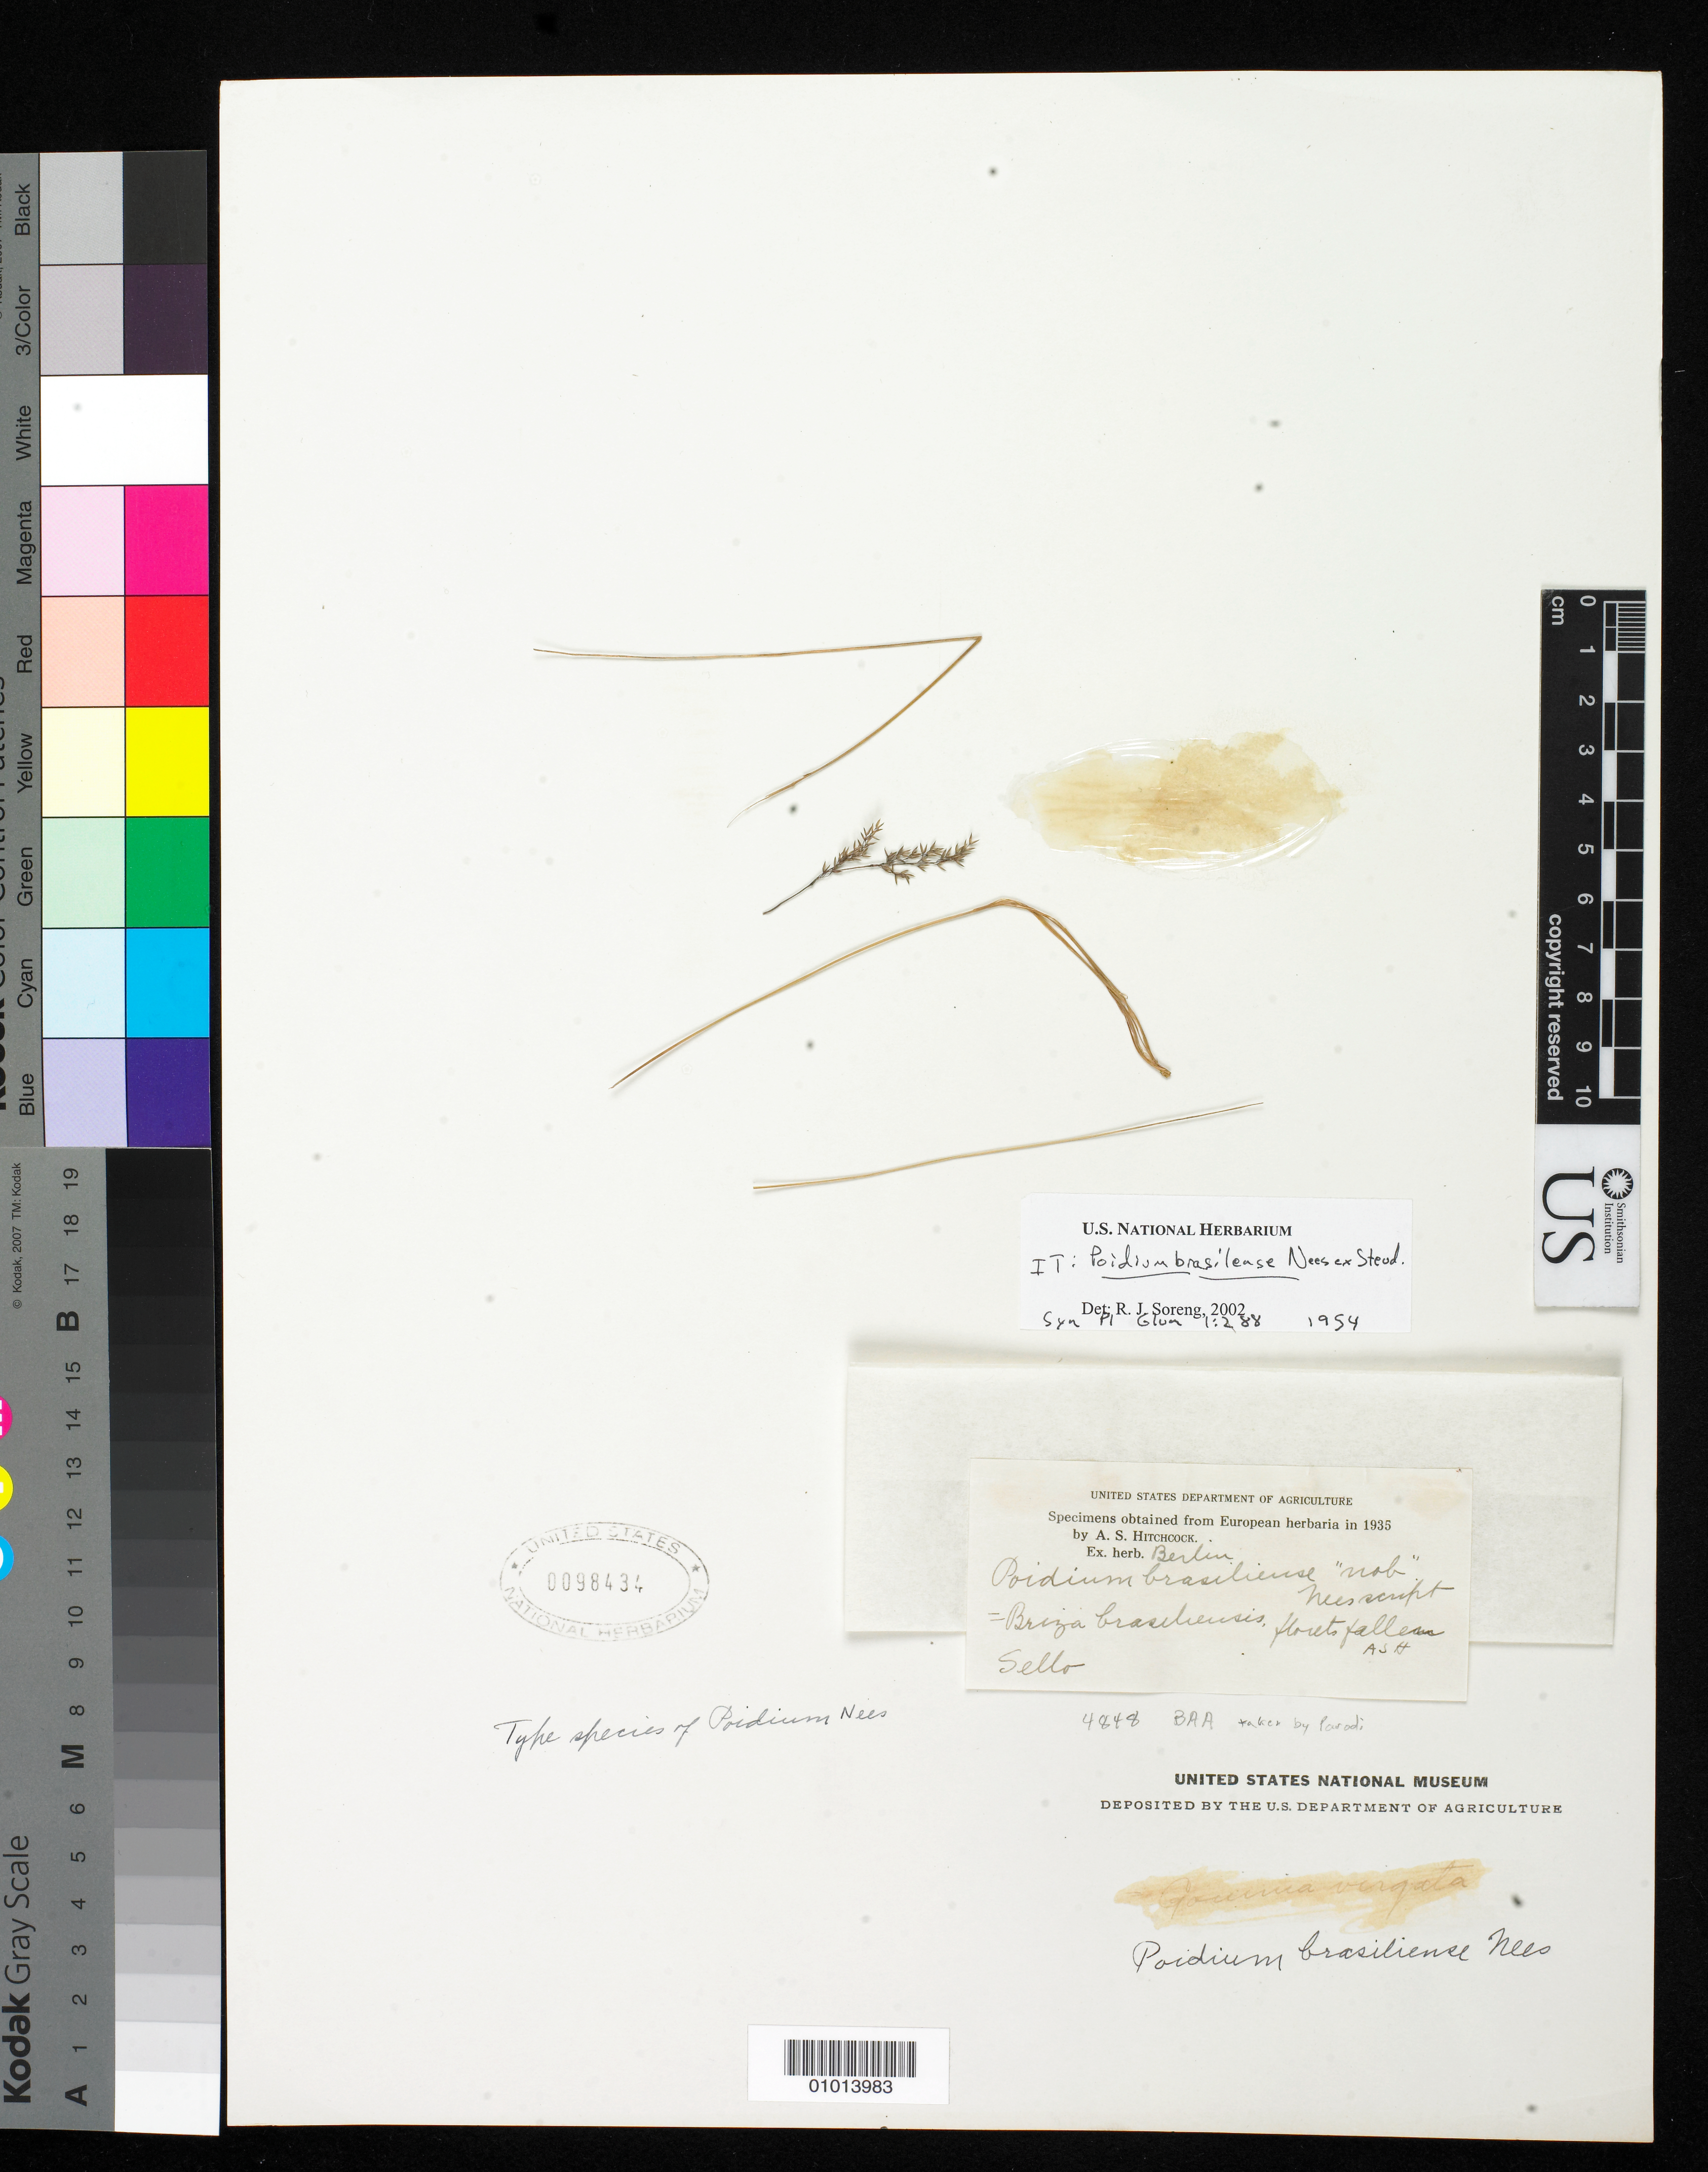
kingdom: Plantae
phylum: Tracheophyta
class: Liliopsida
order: Poales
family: Poaceae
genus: Poidium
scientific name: Poidium brasiliense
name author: Nees ex Steud.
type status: Isotype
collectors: F. Sellow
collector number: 4848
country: Brazil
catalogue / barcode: US 98434